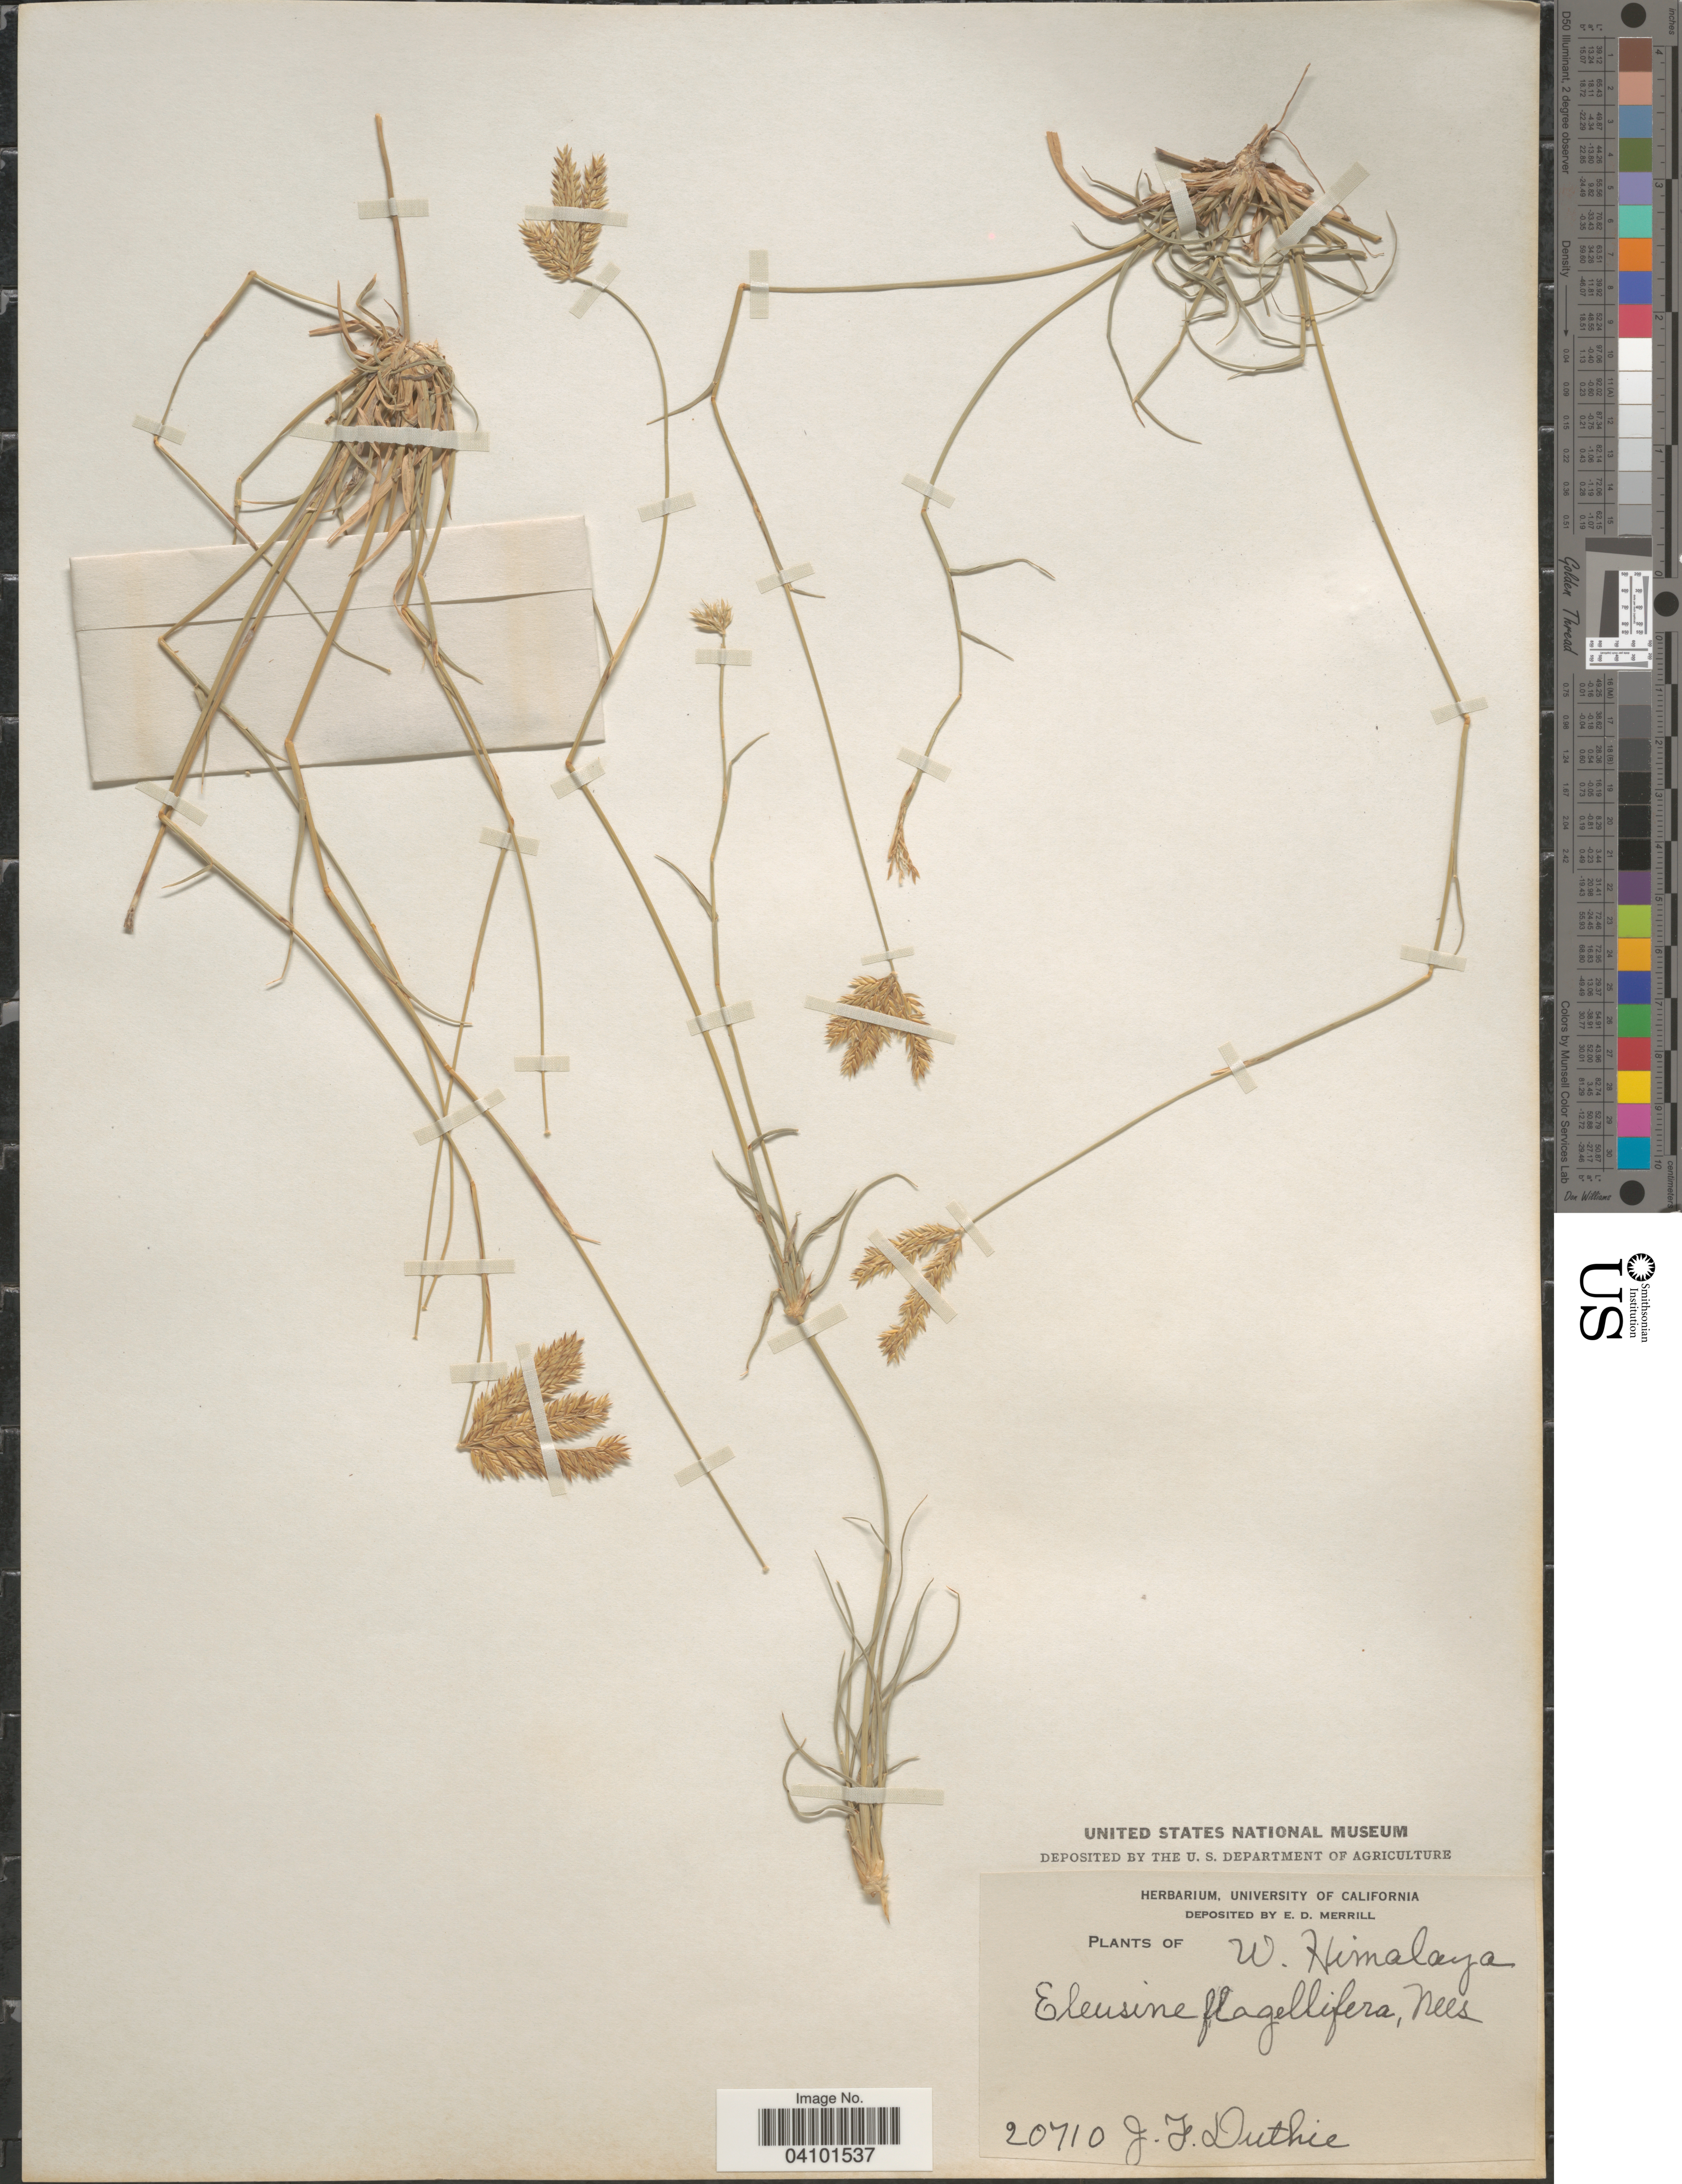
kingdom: Plantae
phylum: Tracheophyta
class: Liliopsida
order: Poales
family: Poaceae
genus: Chloris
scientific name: Chloris flagellifera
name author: (Nees) P.M. Peterson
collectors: J. F. Duthie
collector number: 20710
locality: W. Himalaya.